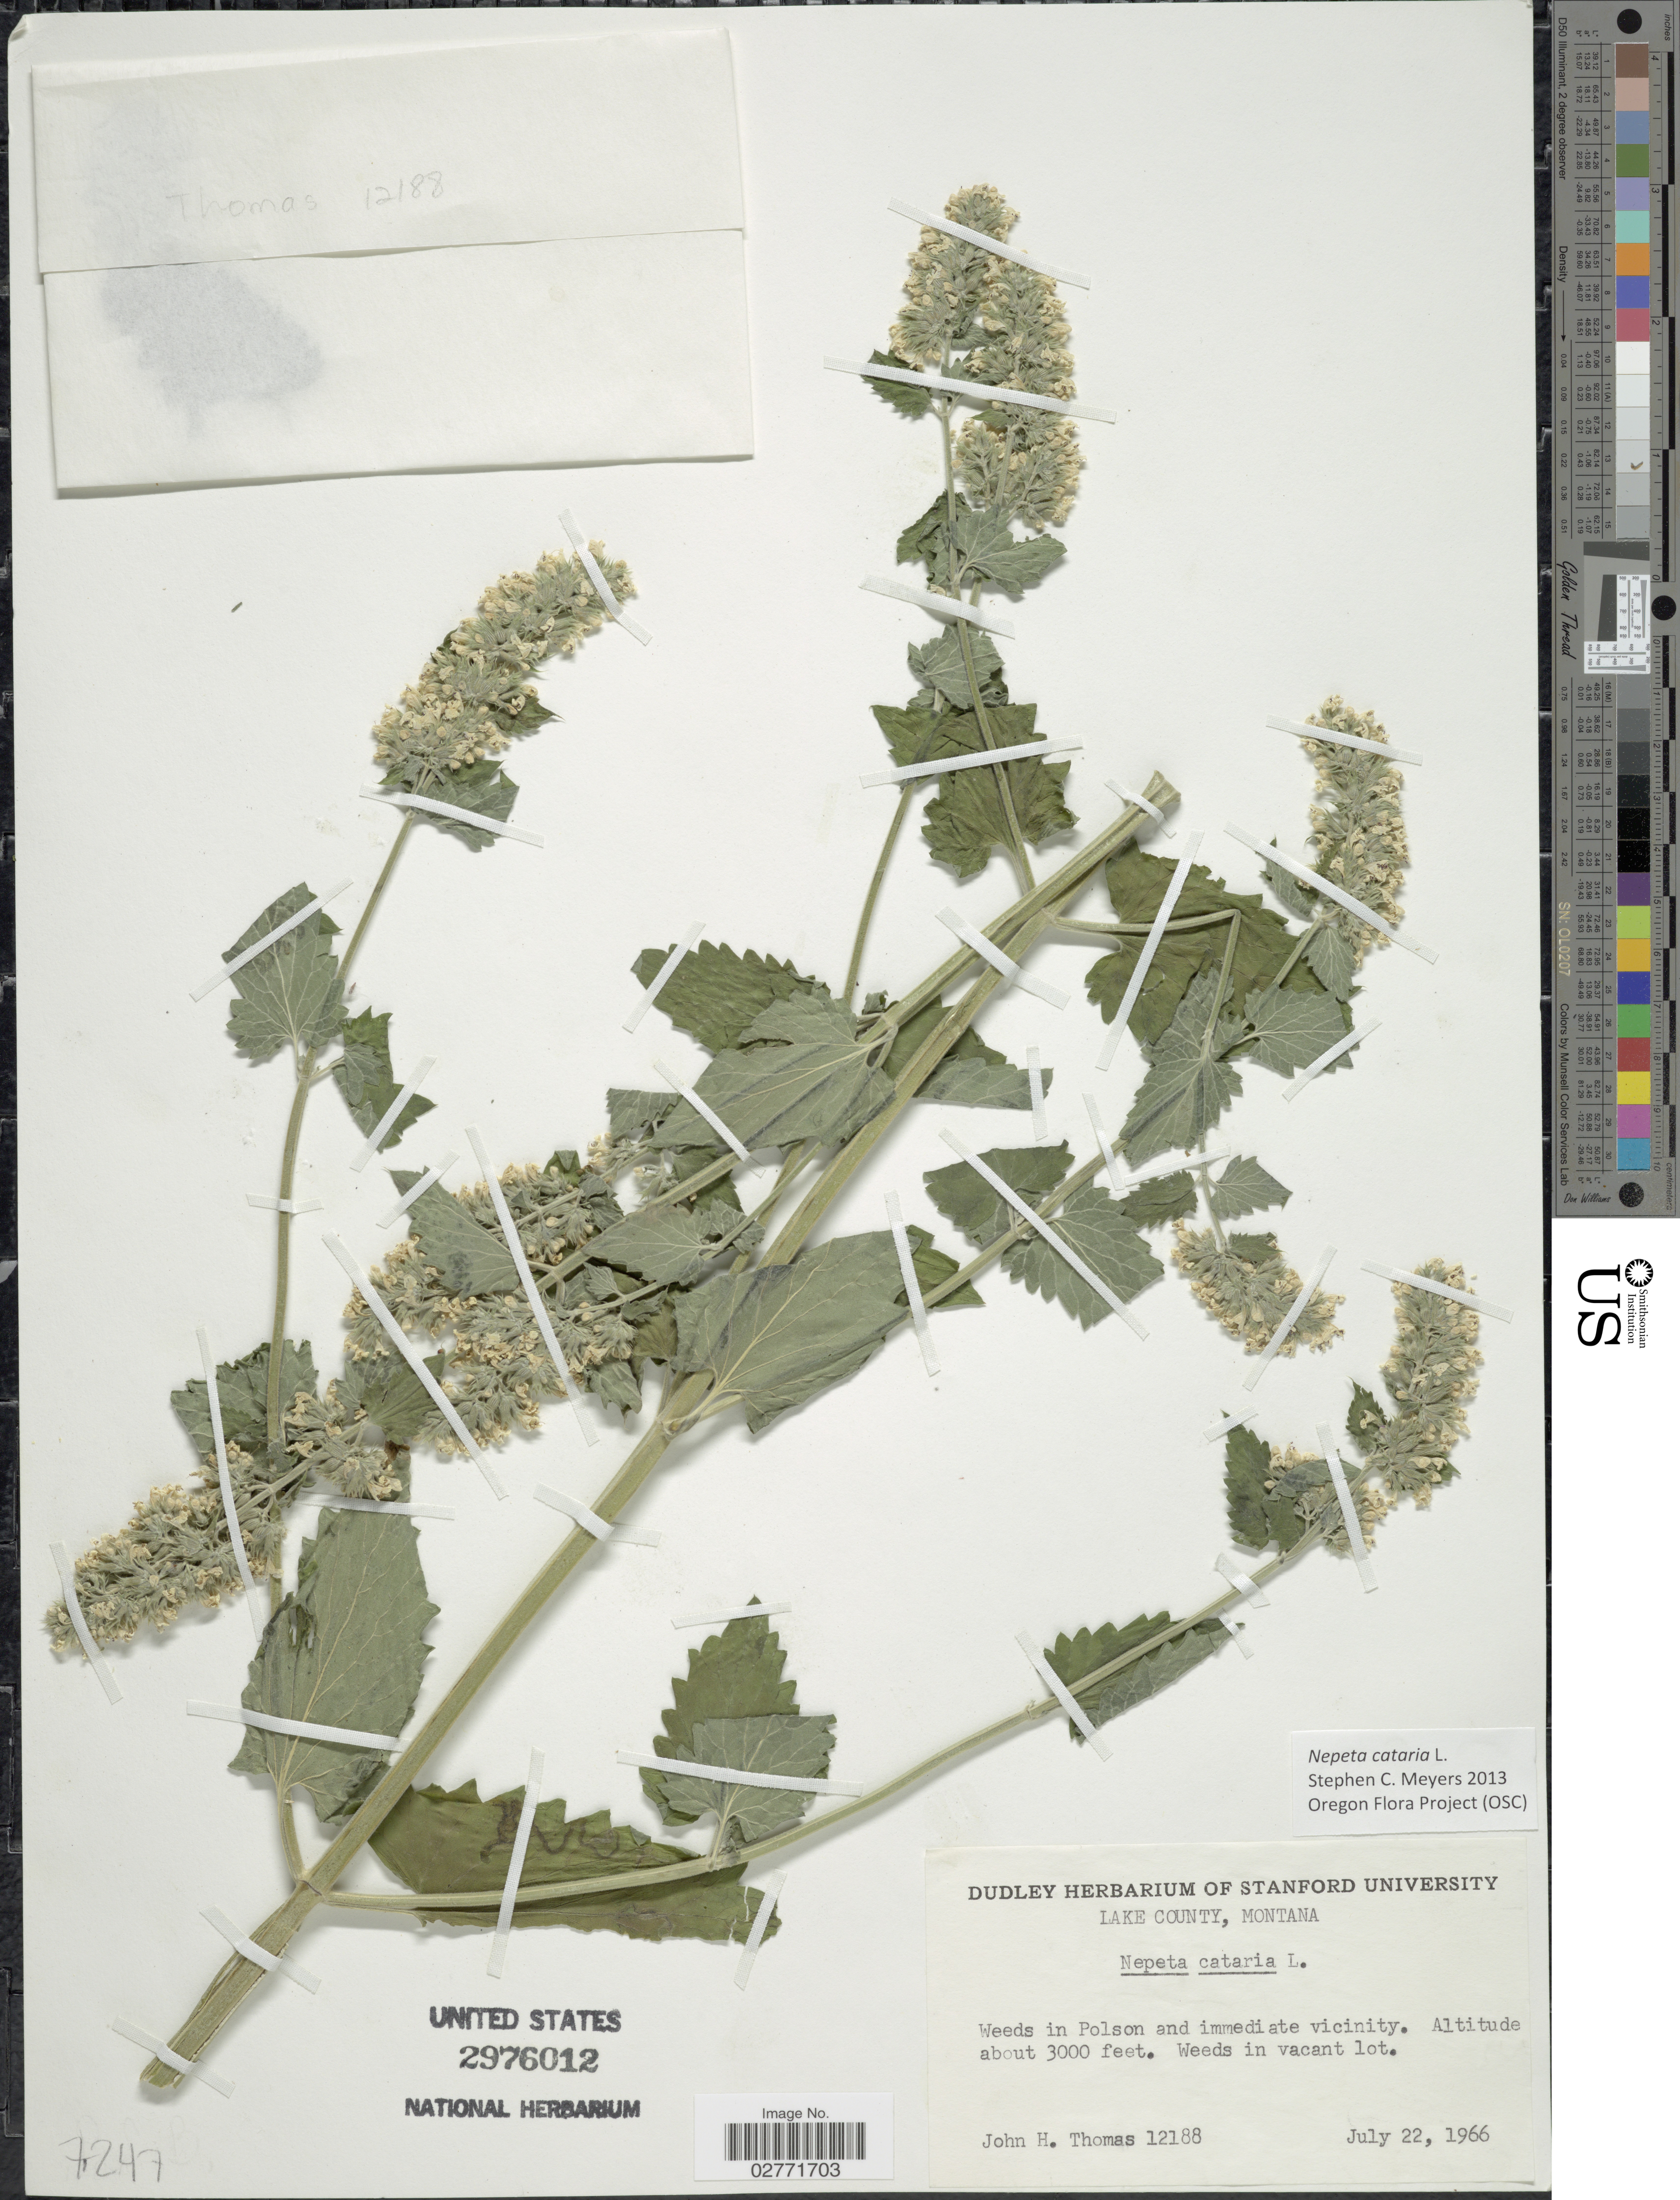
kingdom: Plantae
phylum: Tracheophyta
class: Magnoliopsida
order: Lamiales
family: Lamiaceae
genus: Nepeta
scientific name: Nepeta cataria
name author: L.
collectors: J. H. Thomas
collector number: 12188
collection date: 1966-07-22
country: United States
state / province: Montana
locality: Lake County. Weeds in Polson and immediate vicinity.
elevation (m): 914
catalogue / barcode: US 2976012